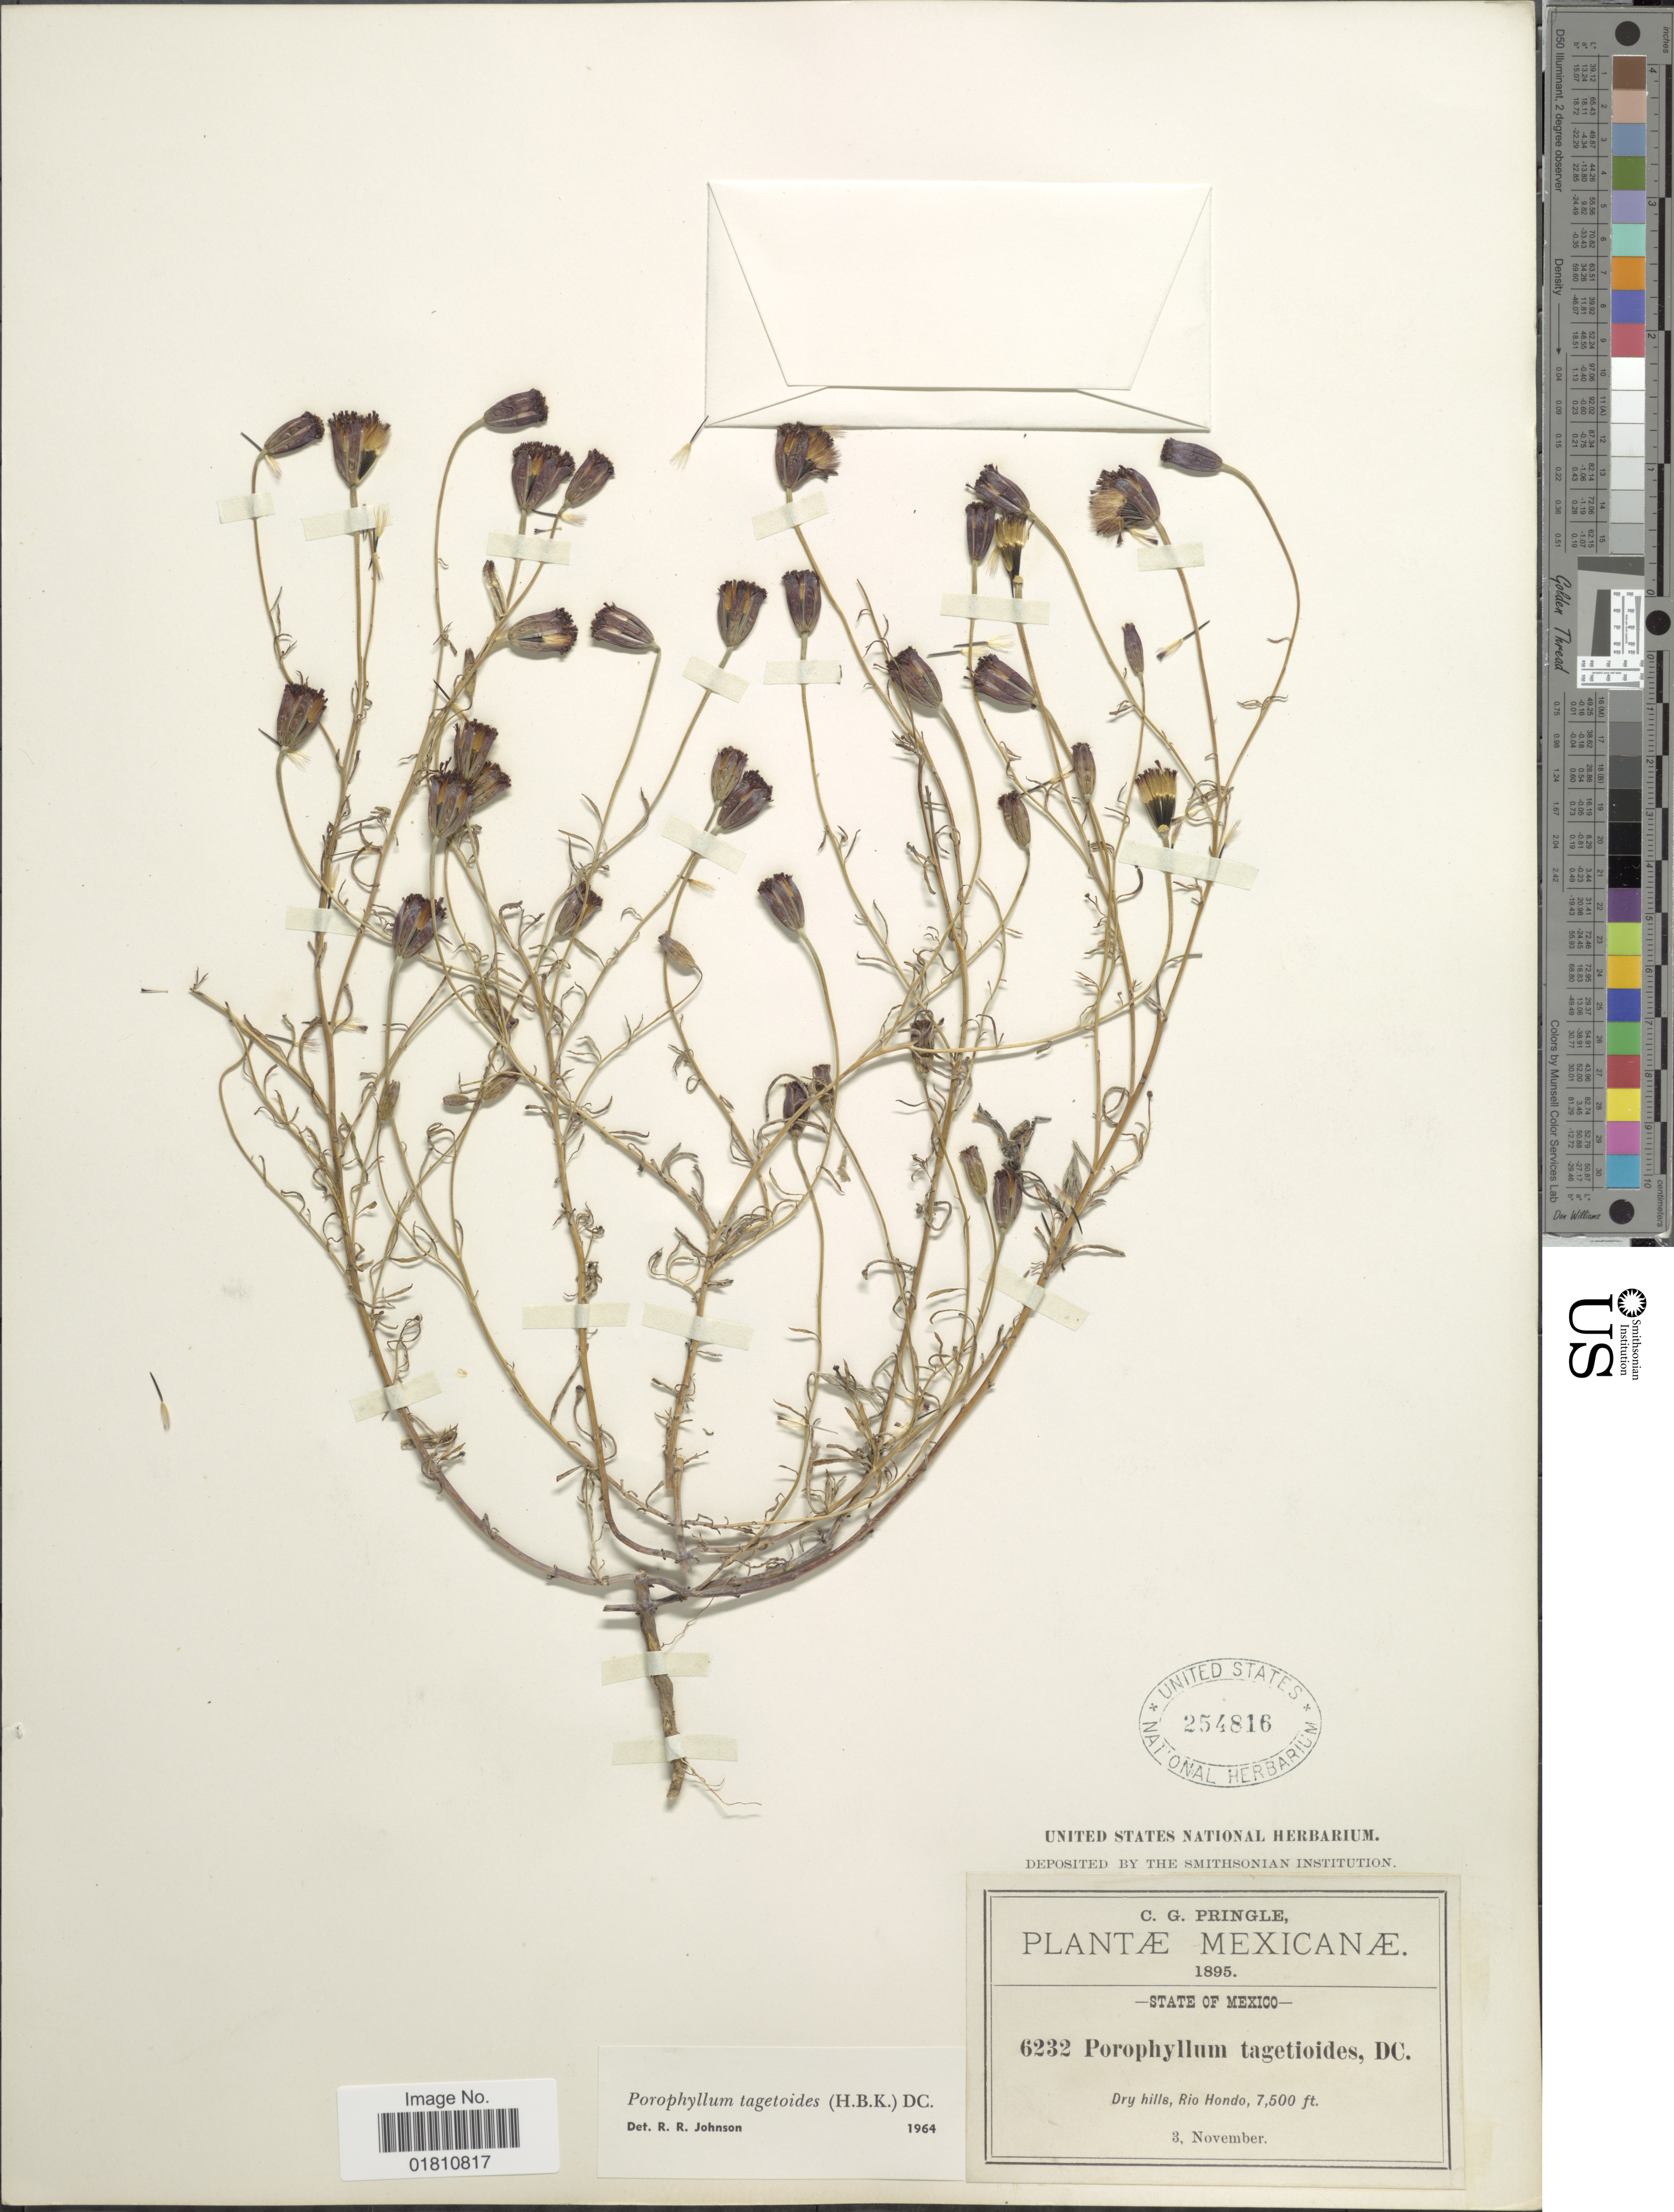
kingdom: Plantae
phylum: Tracheophyta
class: Magnoliopsida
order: Asterales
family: Asteraceae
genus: Porophyllum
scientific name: Porophyllum tagetoides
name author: (Kunth) DC.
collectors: C. G. Pringle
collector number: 6232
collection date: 1895-11-03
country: Mexico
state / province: México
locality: Dry hills, Rio Hondo.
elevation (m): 2286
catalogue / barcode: US 254816